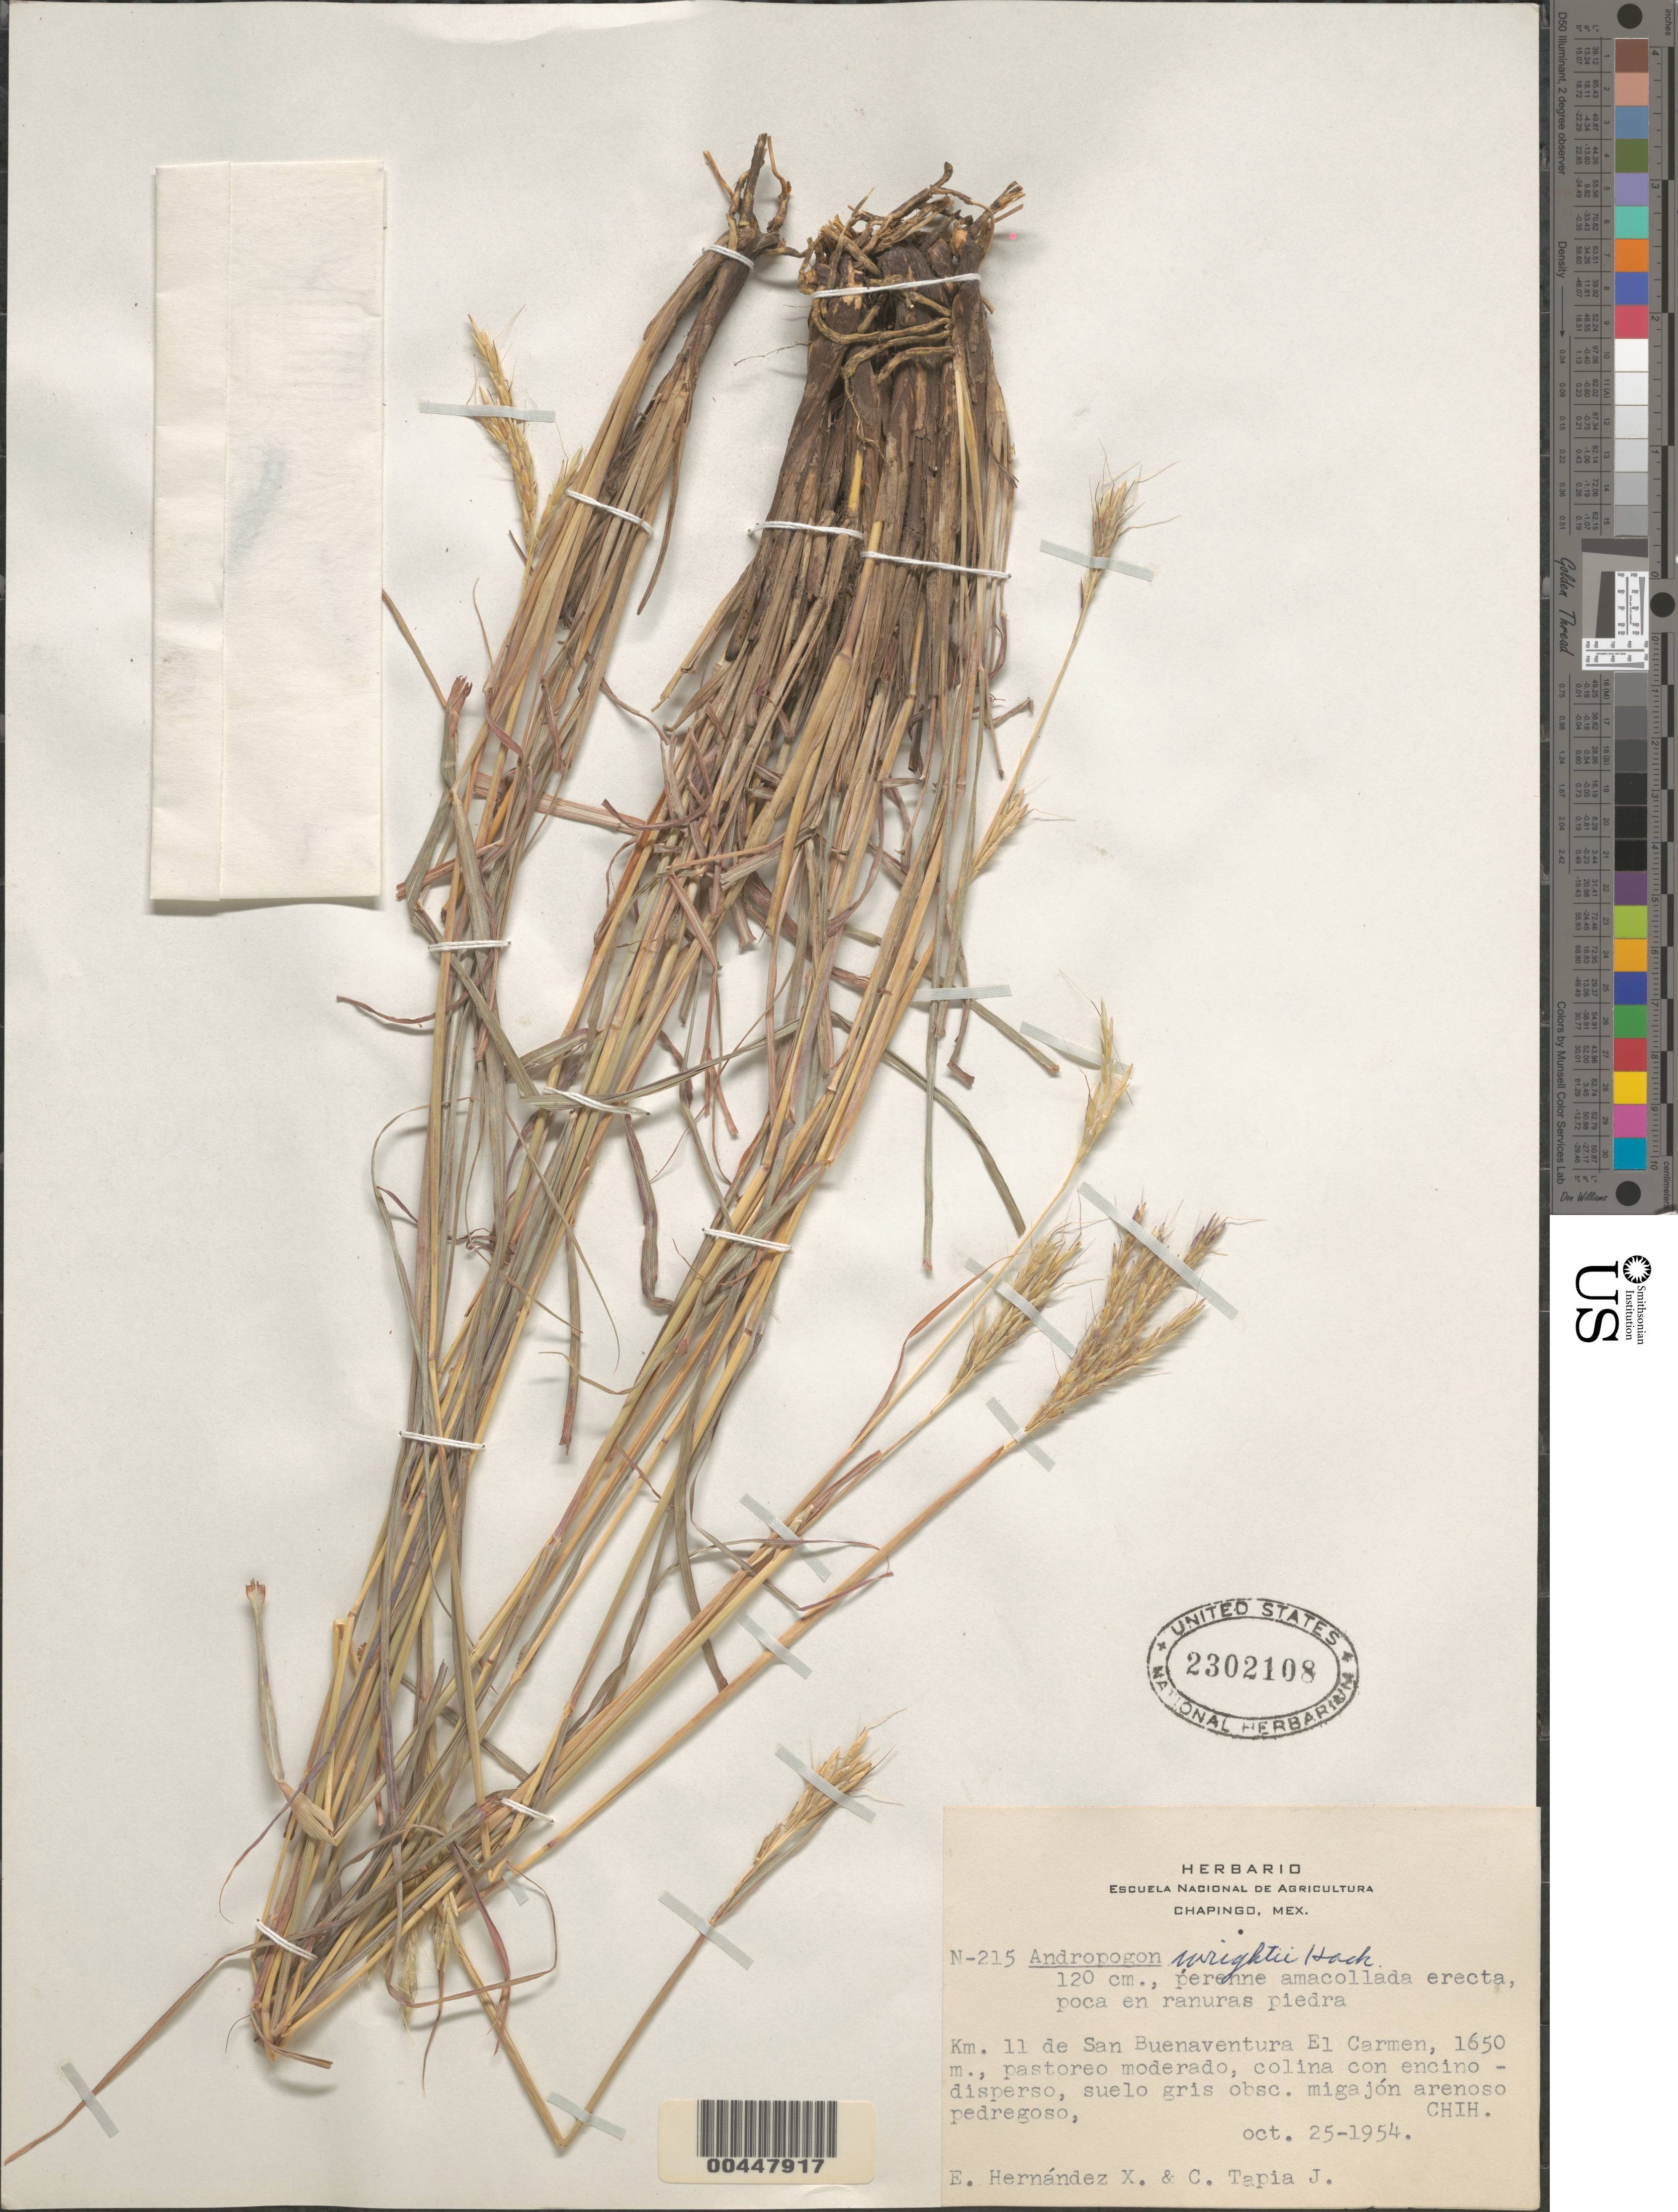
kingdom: Plantae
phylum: Tracheophyta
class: Liliopsida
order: Poales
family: Poaceae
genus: Andropogon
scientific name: Andropogon wrightii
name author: Hack.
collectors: E. I. Hernández-X. & C. Tapia-J.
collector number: n-215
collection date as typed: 25 Oct 1954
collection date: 1954-10-25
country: Mexico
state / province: Chihuahua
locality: km 11 de San Buenaventura El Carmen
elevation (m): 1650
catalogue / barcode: US 2302108